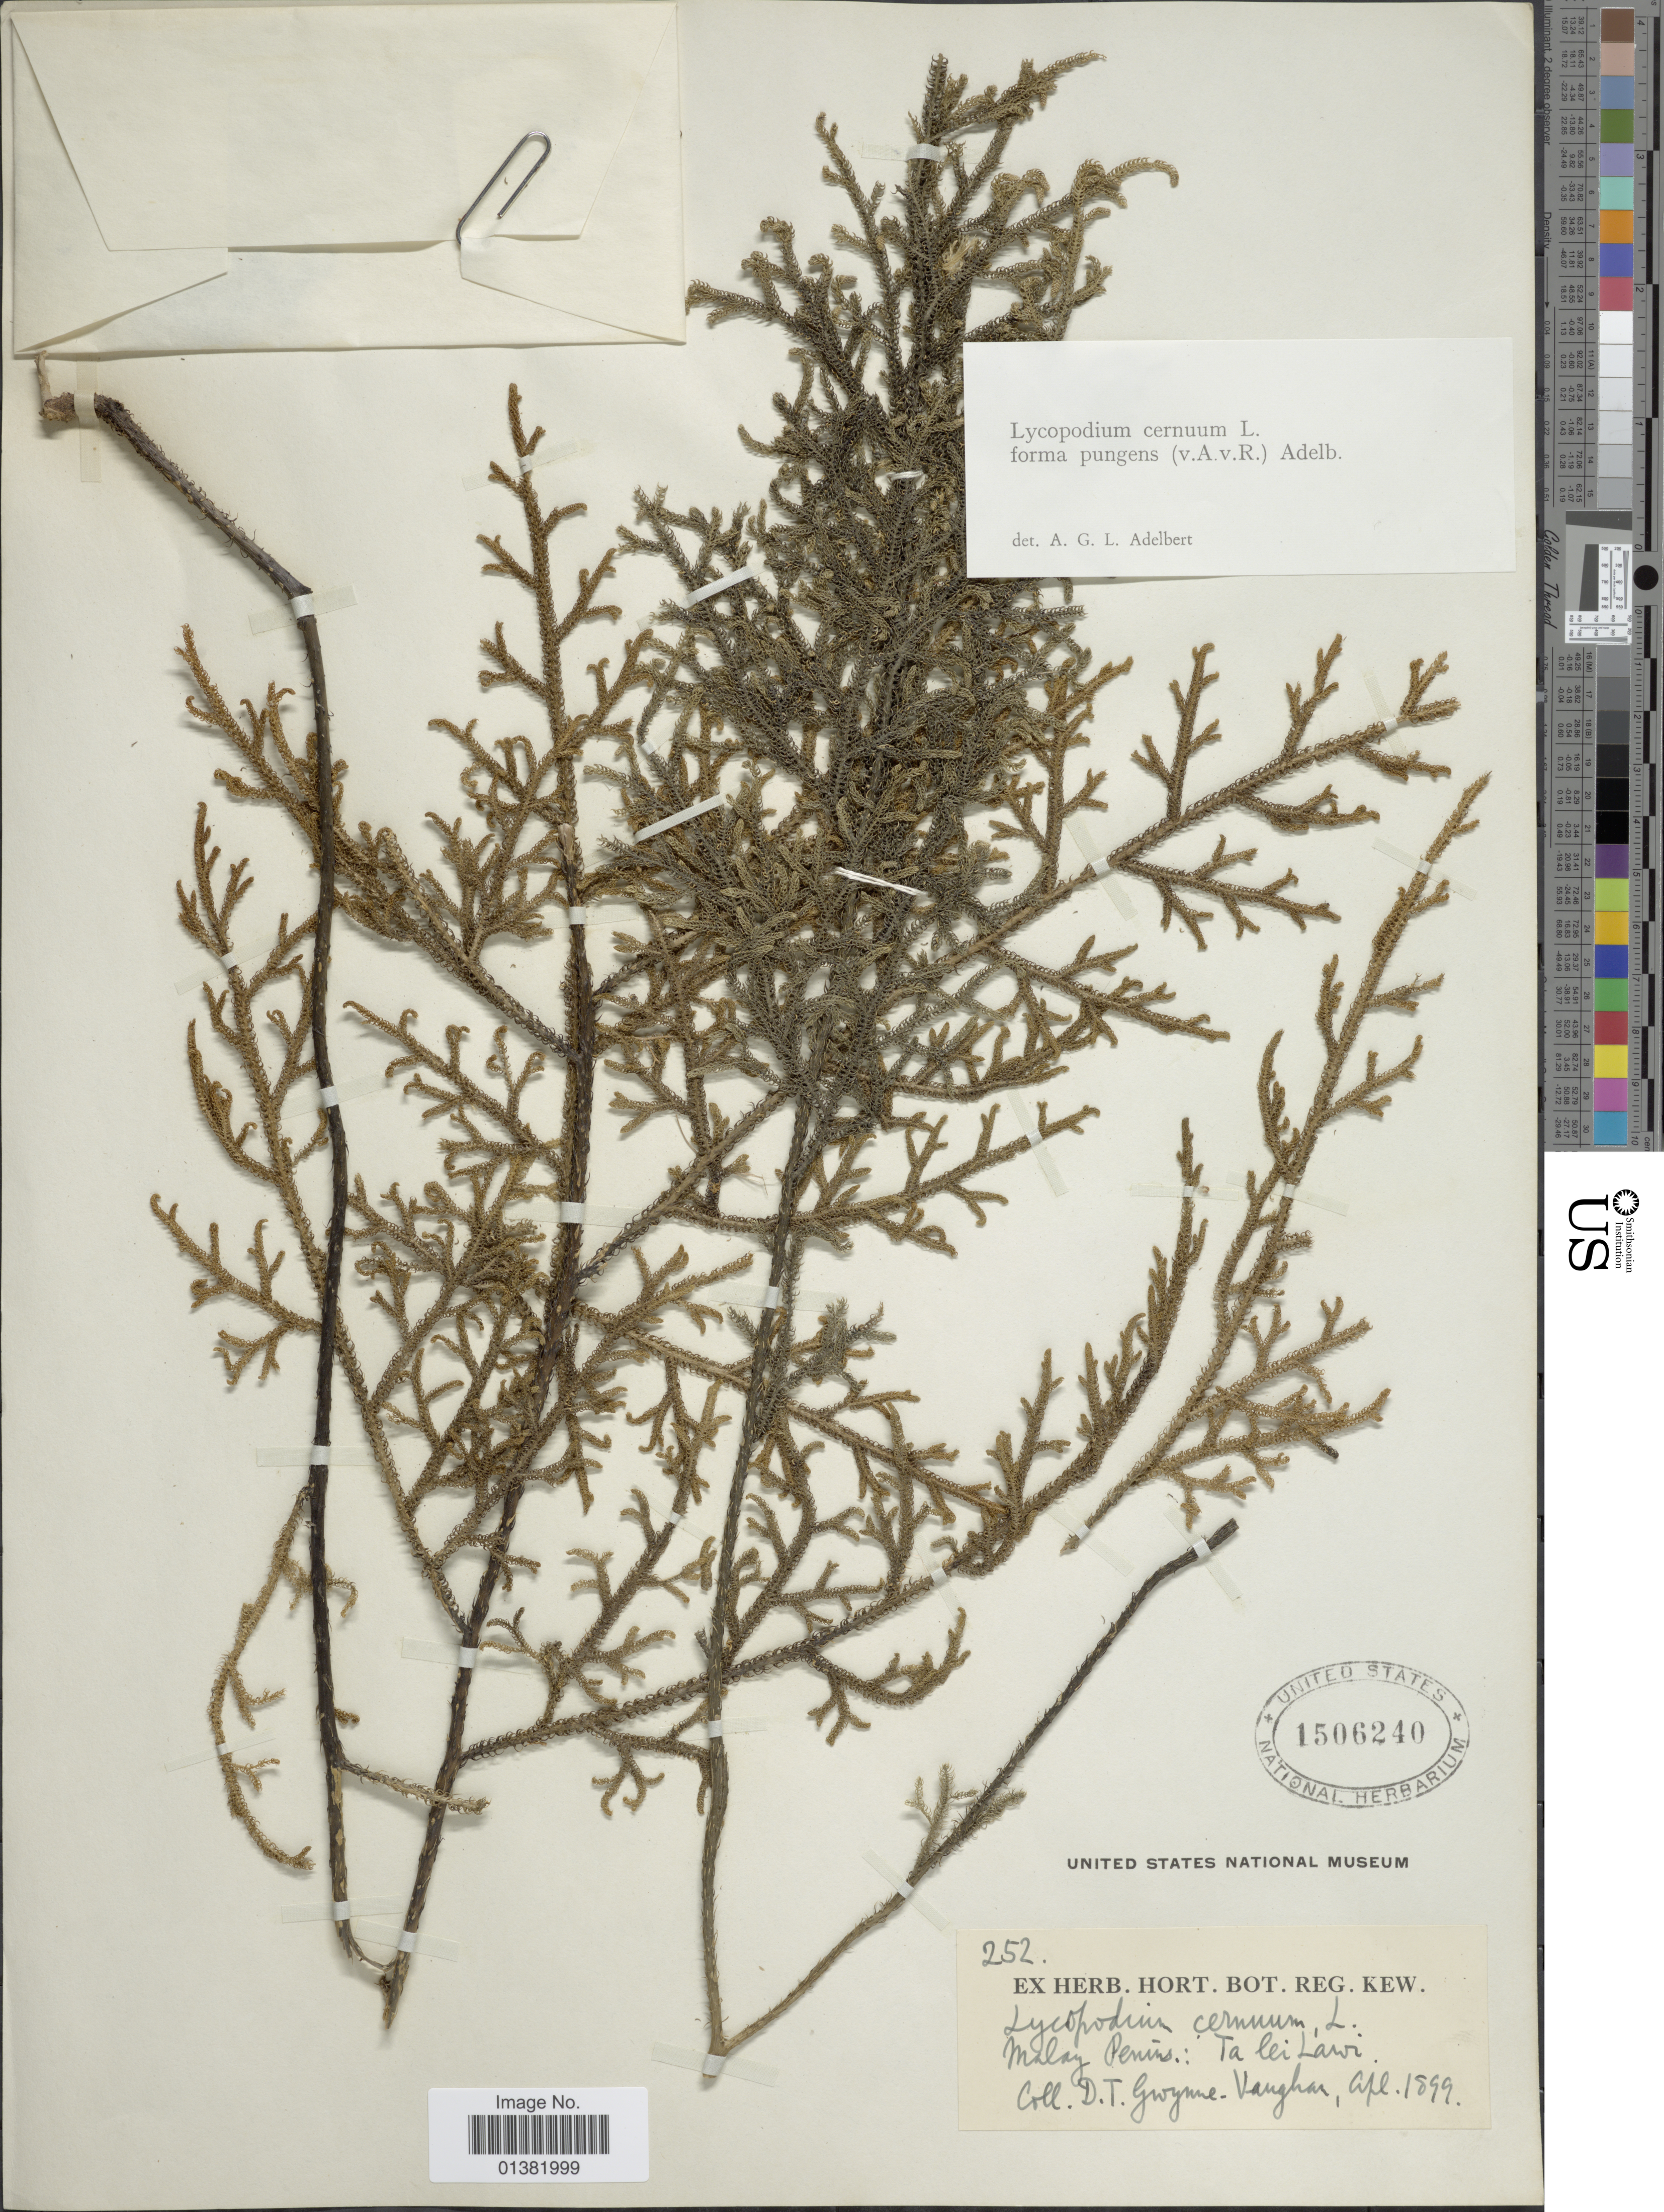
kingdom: Plantae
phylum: Tracheophyta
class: Lycopodiopsida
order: Lycopodiales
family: Lycopodiaceae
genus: Palhinhaea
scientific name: Palhinhaea cernua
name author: (L.) Vasc. & Franco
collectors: D. Gwynne-Vaughan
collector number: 252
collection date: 1899-04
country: Malaysia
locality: Malay Penins.: Ta lei Lawi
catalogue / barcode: US 1506240